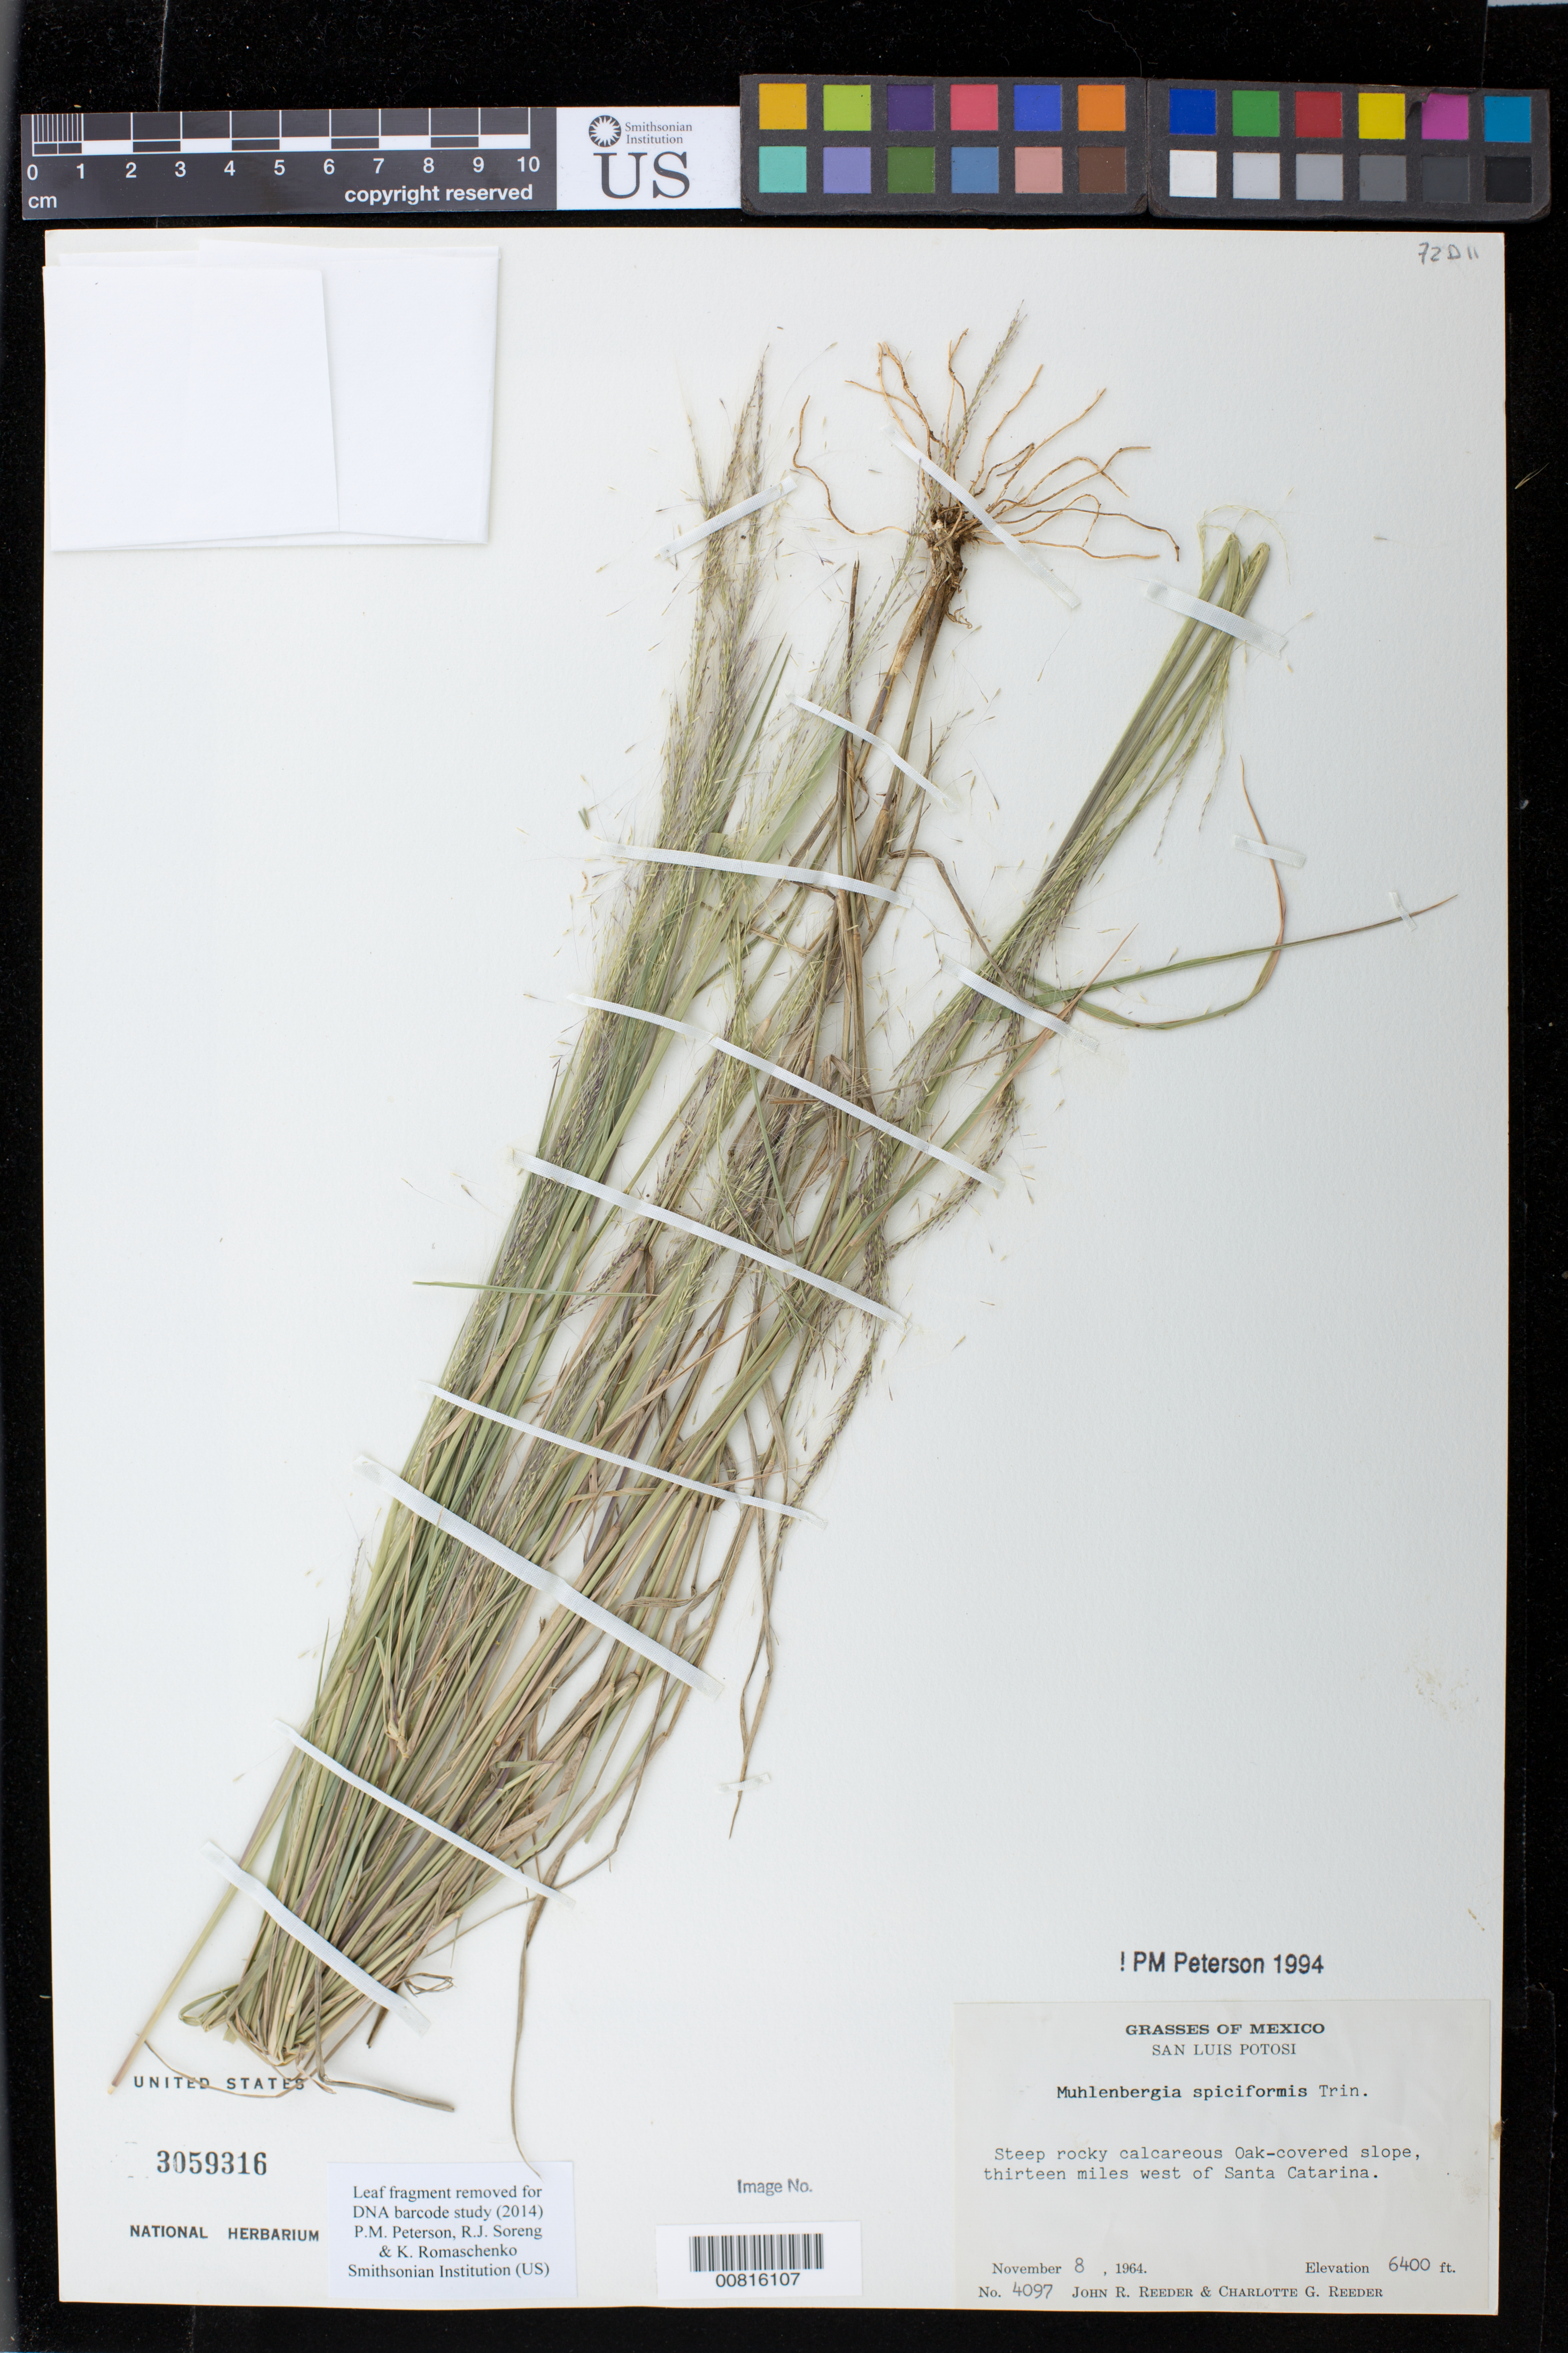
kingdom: Plantae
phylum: Tracheophyta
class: Liliopsida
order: Poales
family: Poaceae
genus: Muhlenbergia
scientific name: Muhlenbergia spiciformis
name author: Trin.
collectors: J. R. Reeder & C. G. Reeder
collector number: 4097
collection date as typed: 08 Nov 1964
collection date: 1964-11-08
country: Mexico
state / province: San Luis Potosi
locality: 13 mi W of Santa Catarina, S.L.P.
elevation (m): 1951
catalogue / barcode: US 3059316